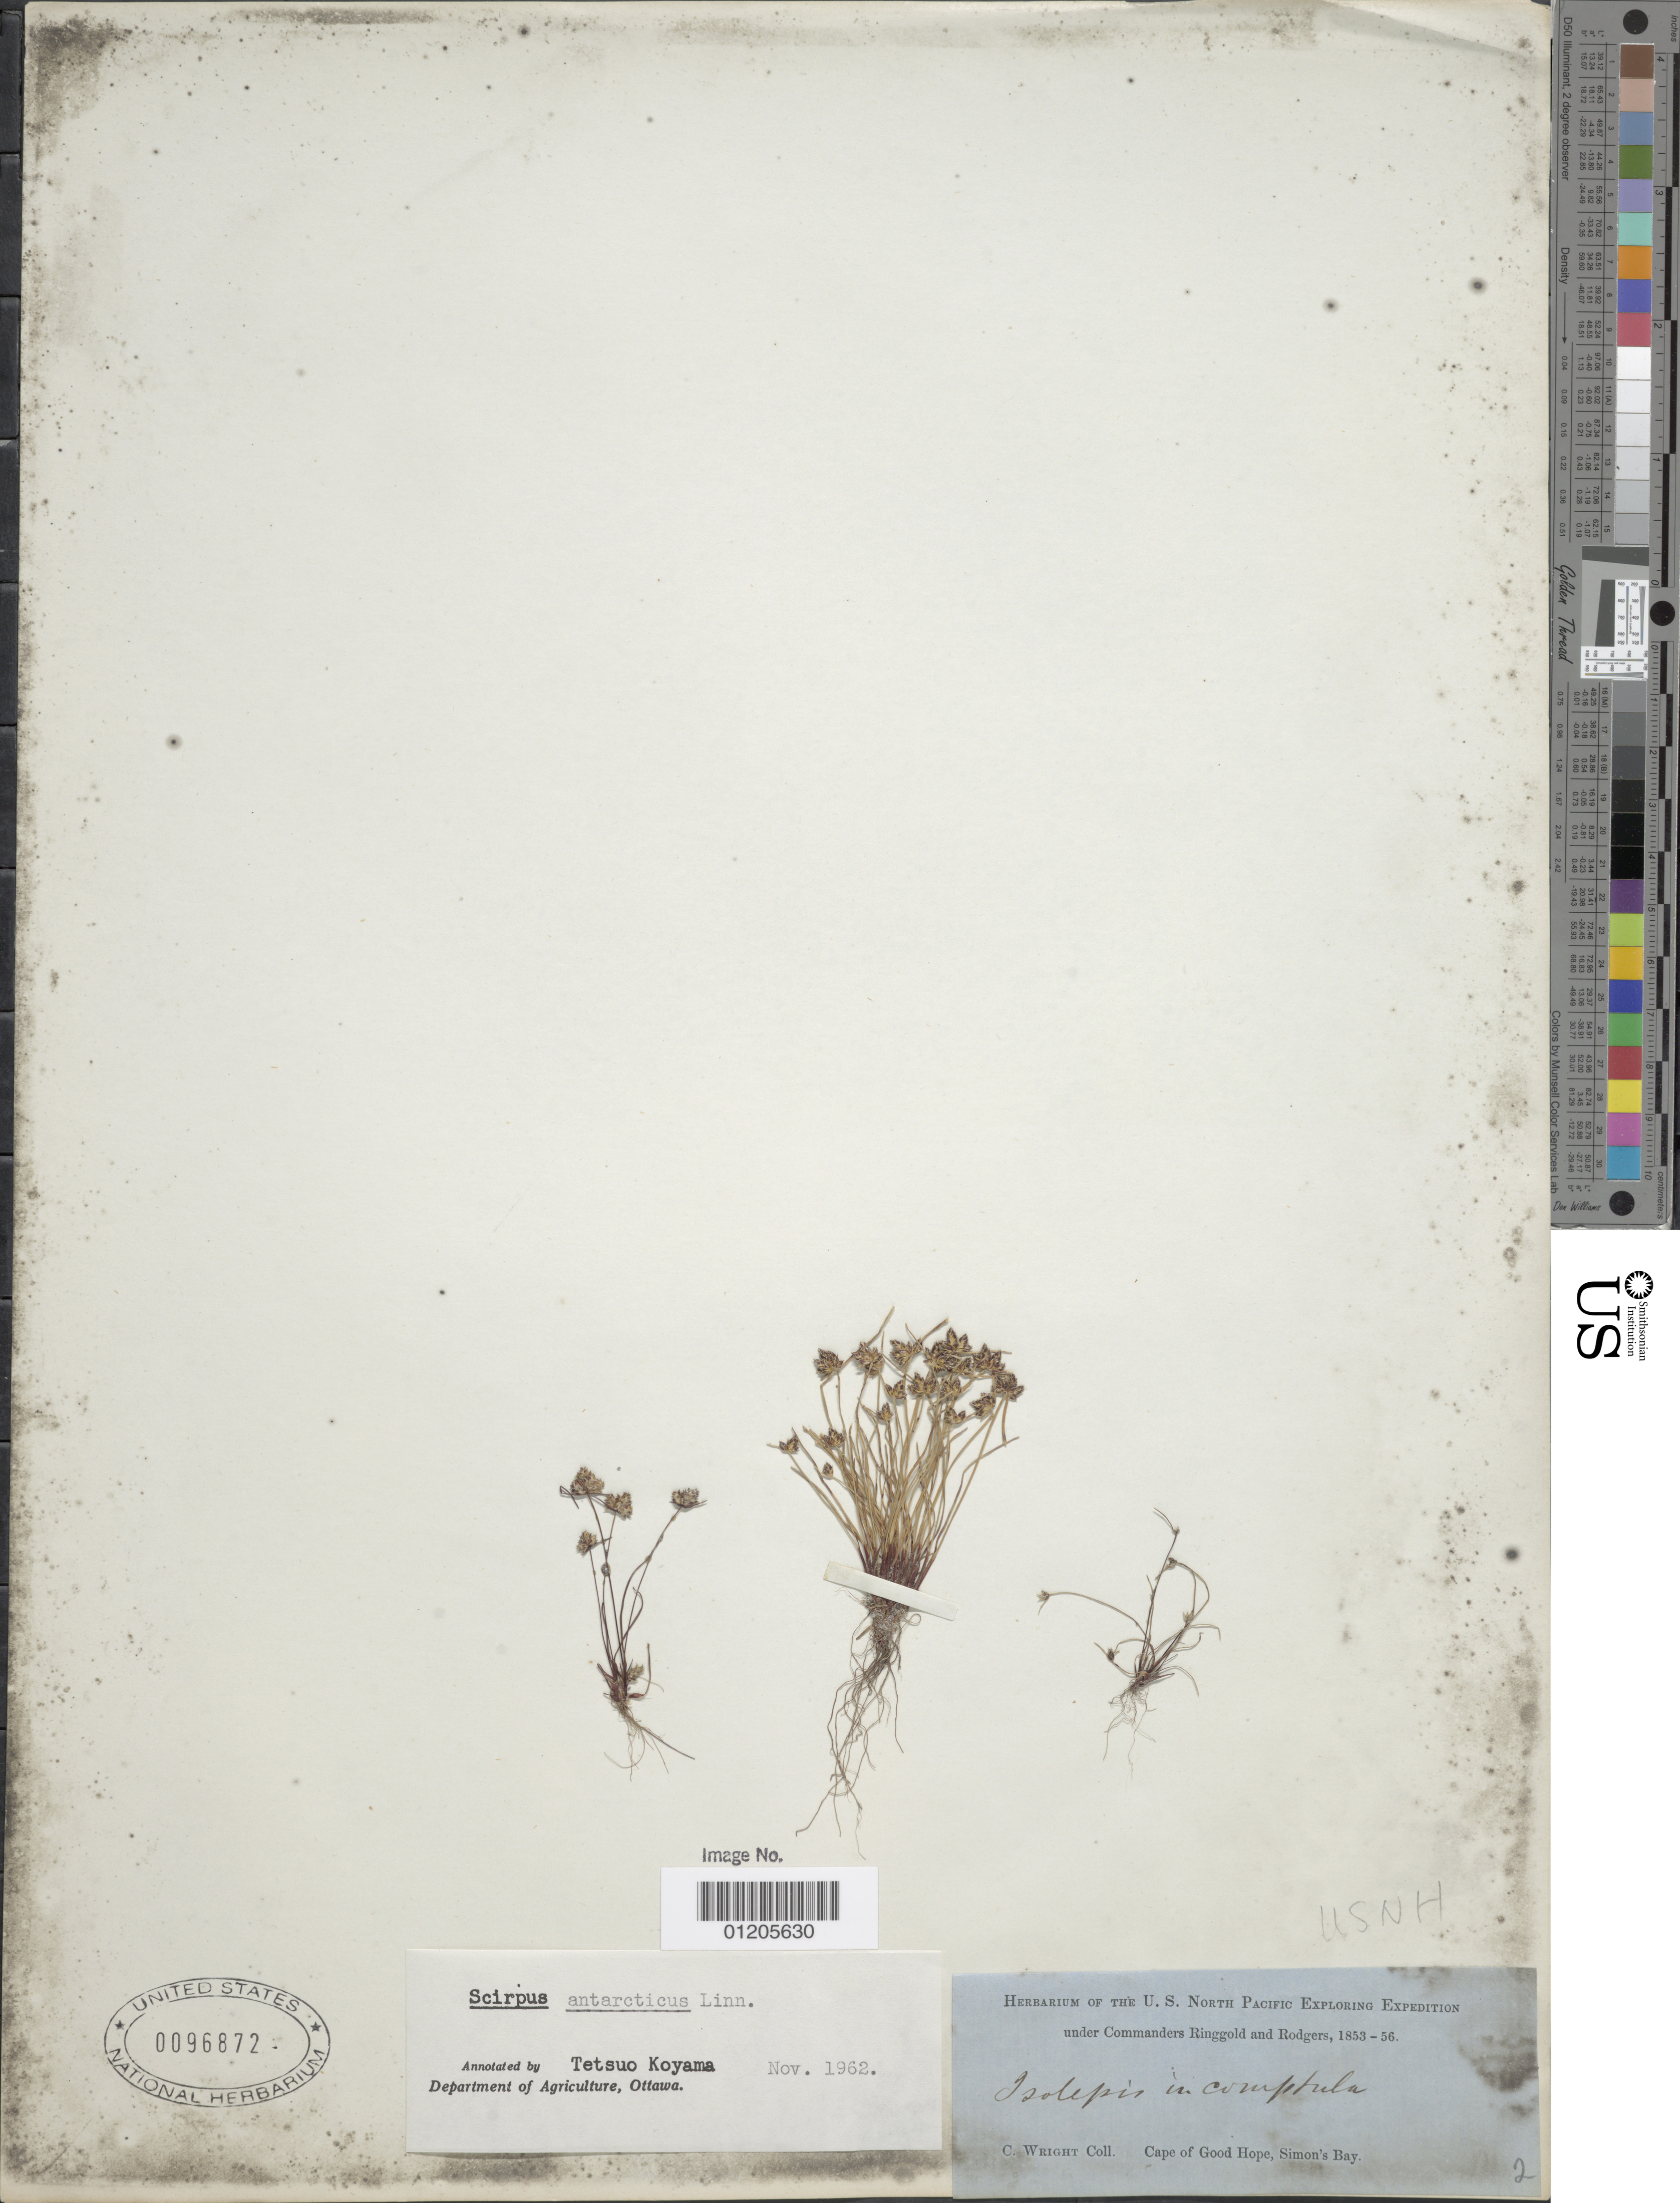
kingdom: Plantae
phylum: Tracheophyta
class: Liliopsida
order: Poales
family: Cyperaceae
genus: Isolepis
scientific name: Isolepis marginata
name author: (Thunb.) A. Dietr.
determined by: Strong, Mark T., (BOT), Smithsonian Institution - National Museum of Natural History (UNITED STATES)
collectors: C. Wright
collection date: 1853/1856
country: South Africa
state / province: Western Cape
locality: Cape of Good Hope, Simon's Bay.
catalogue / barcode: US 96872